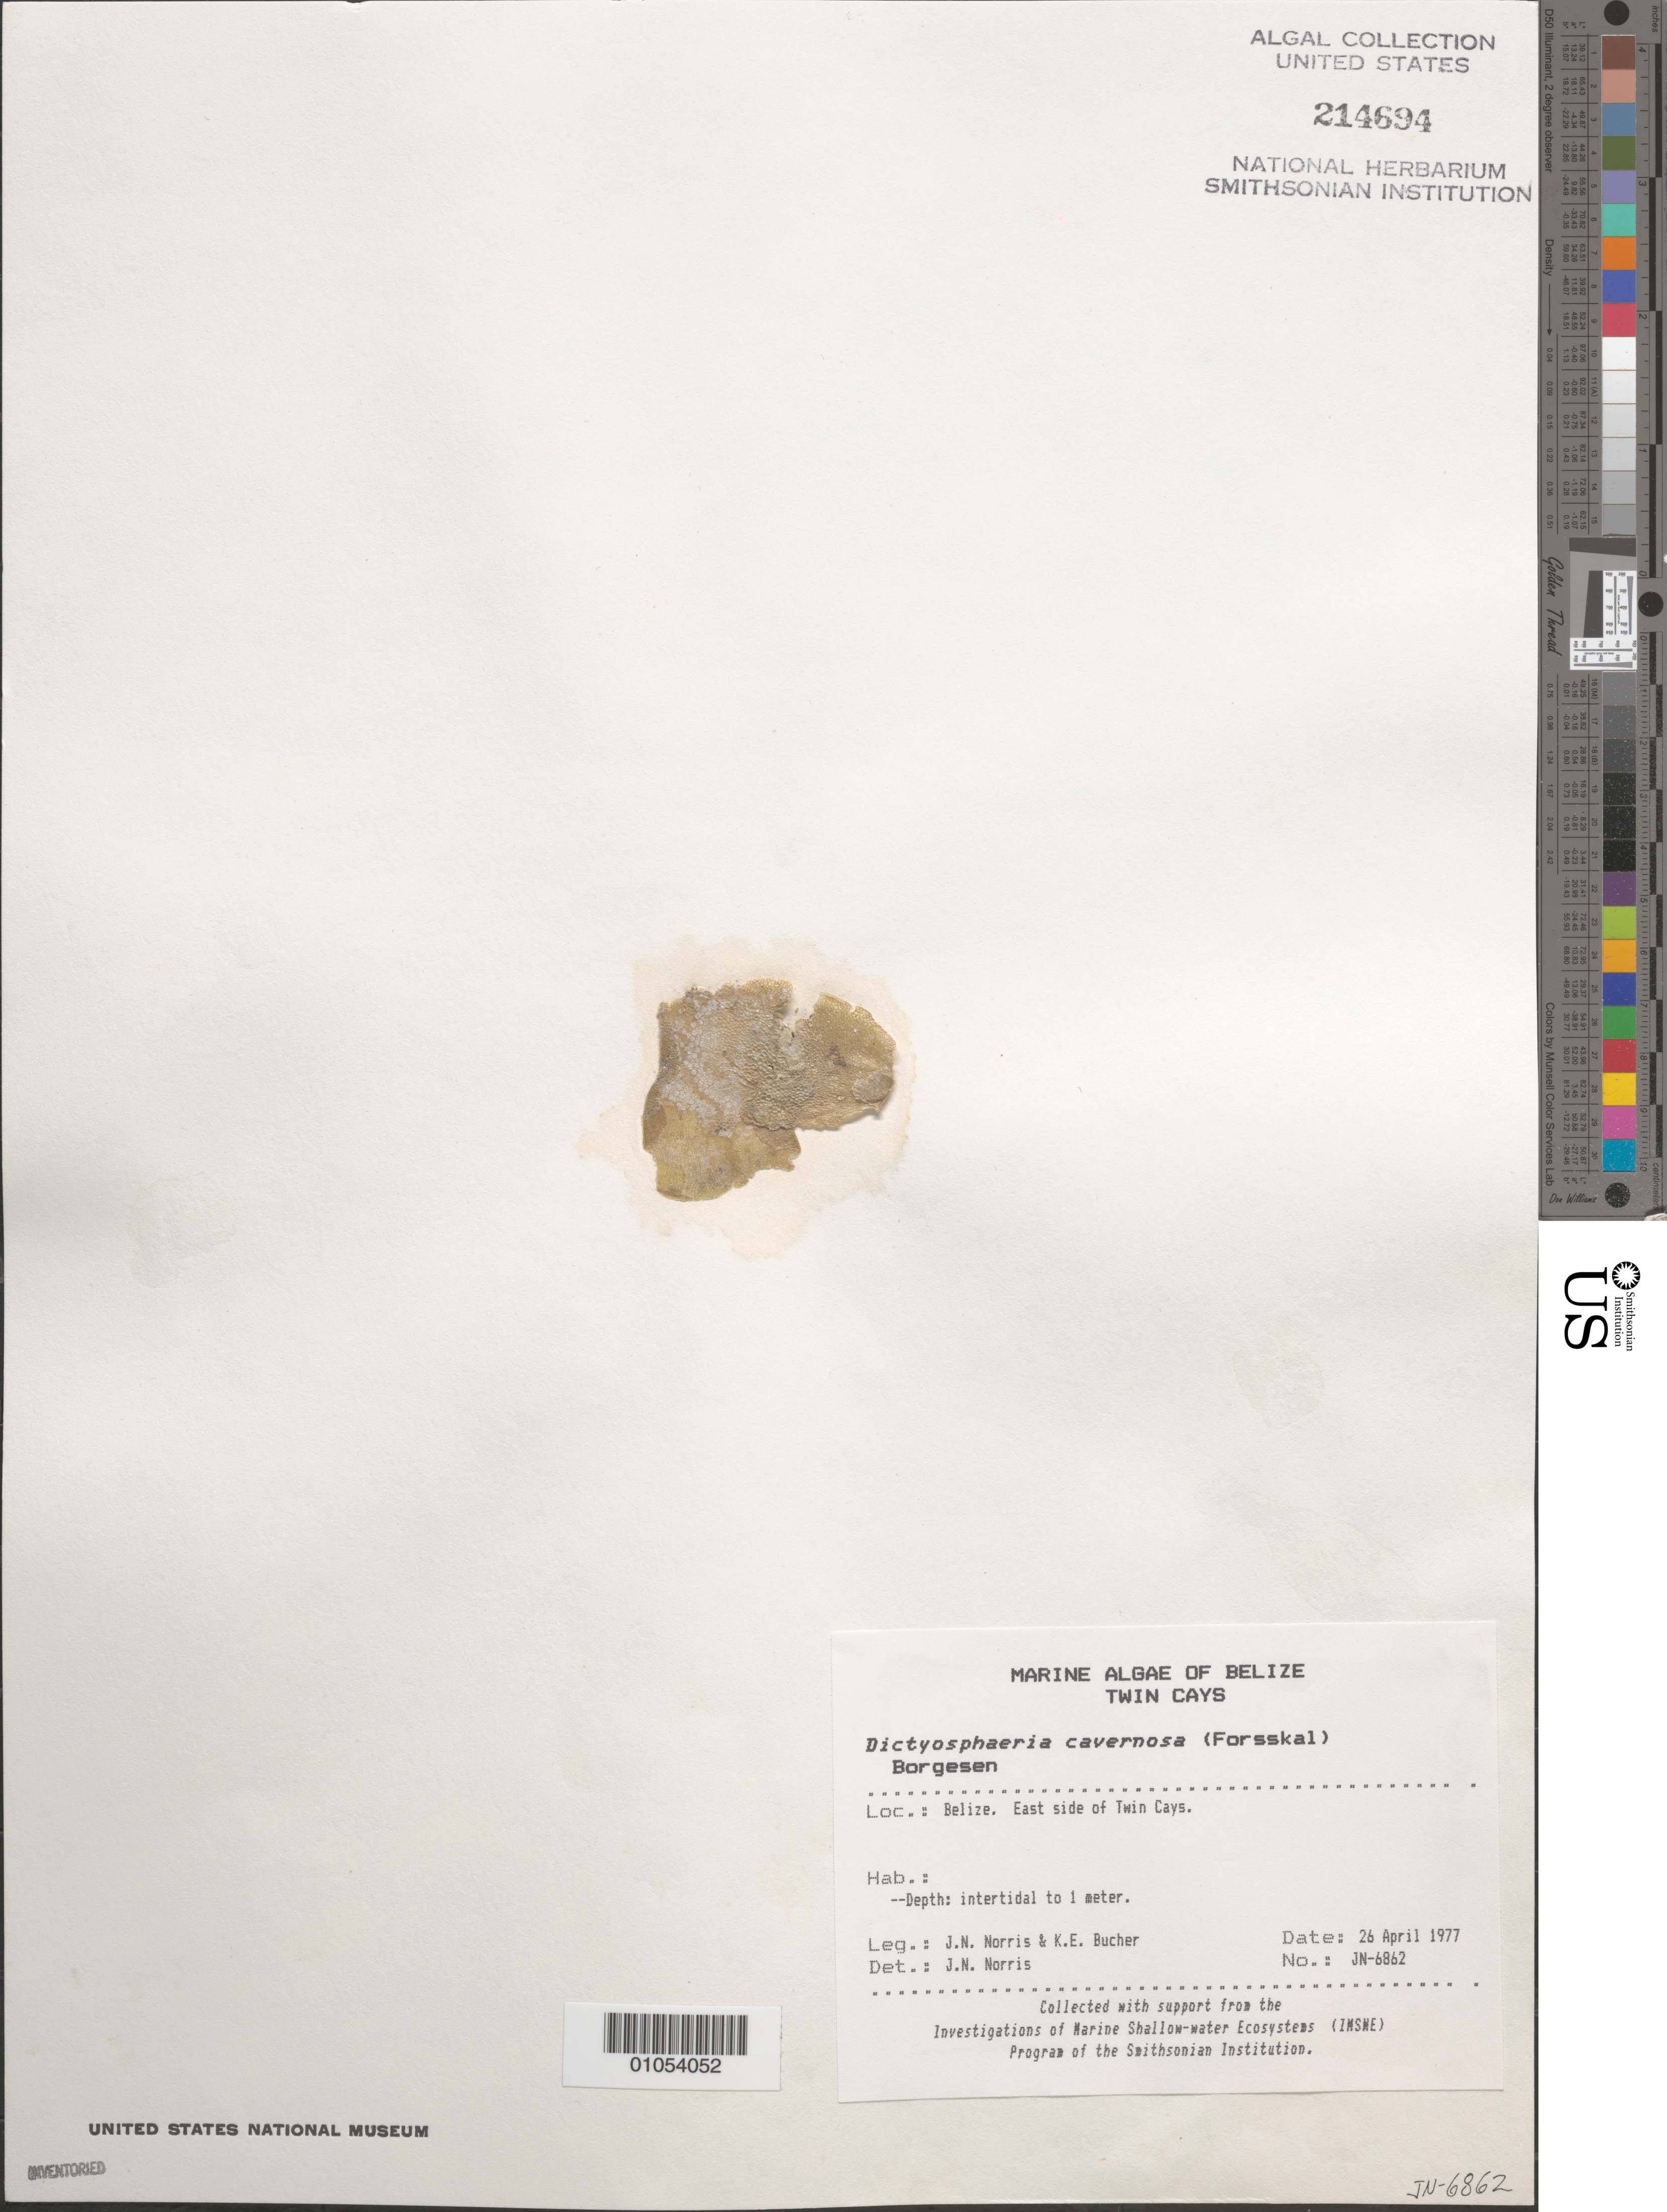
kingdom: Plantae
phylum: Chlorophyta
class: Ulvophyceae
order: Siphonocladales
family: Siphonocladaceae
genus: Dictyosphaeria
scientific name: Dictyosphaeria cavernosa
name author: (Forssk.) Børgesen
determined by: Norris, James N.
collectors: J. N. Norris & K. E. Bucher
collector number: JN-6862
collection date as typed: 26 Apr 1977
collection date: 1977-04-26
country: Belize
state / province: Stann Creek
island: Twin Cays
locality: East side of Twin Cays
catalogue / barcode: US 214694